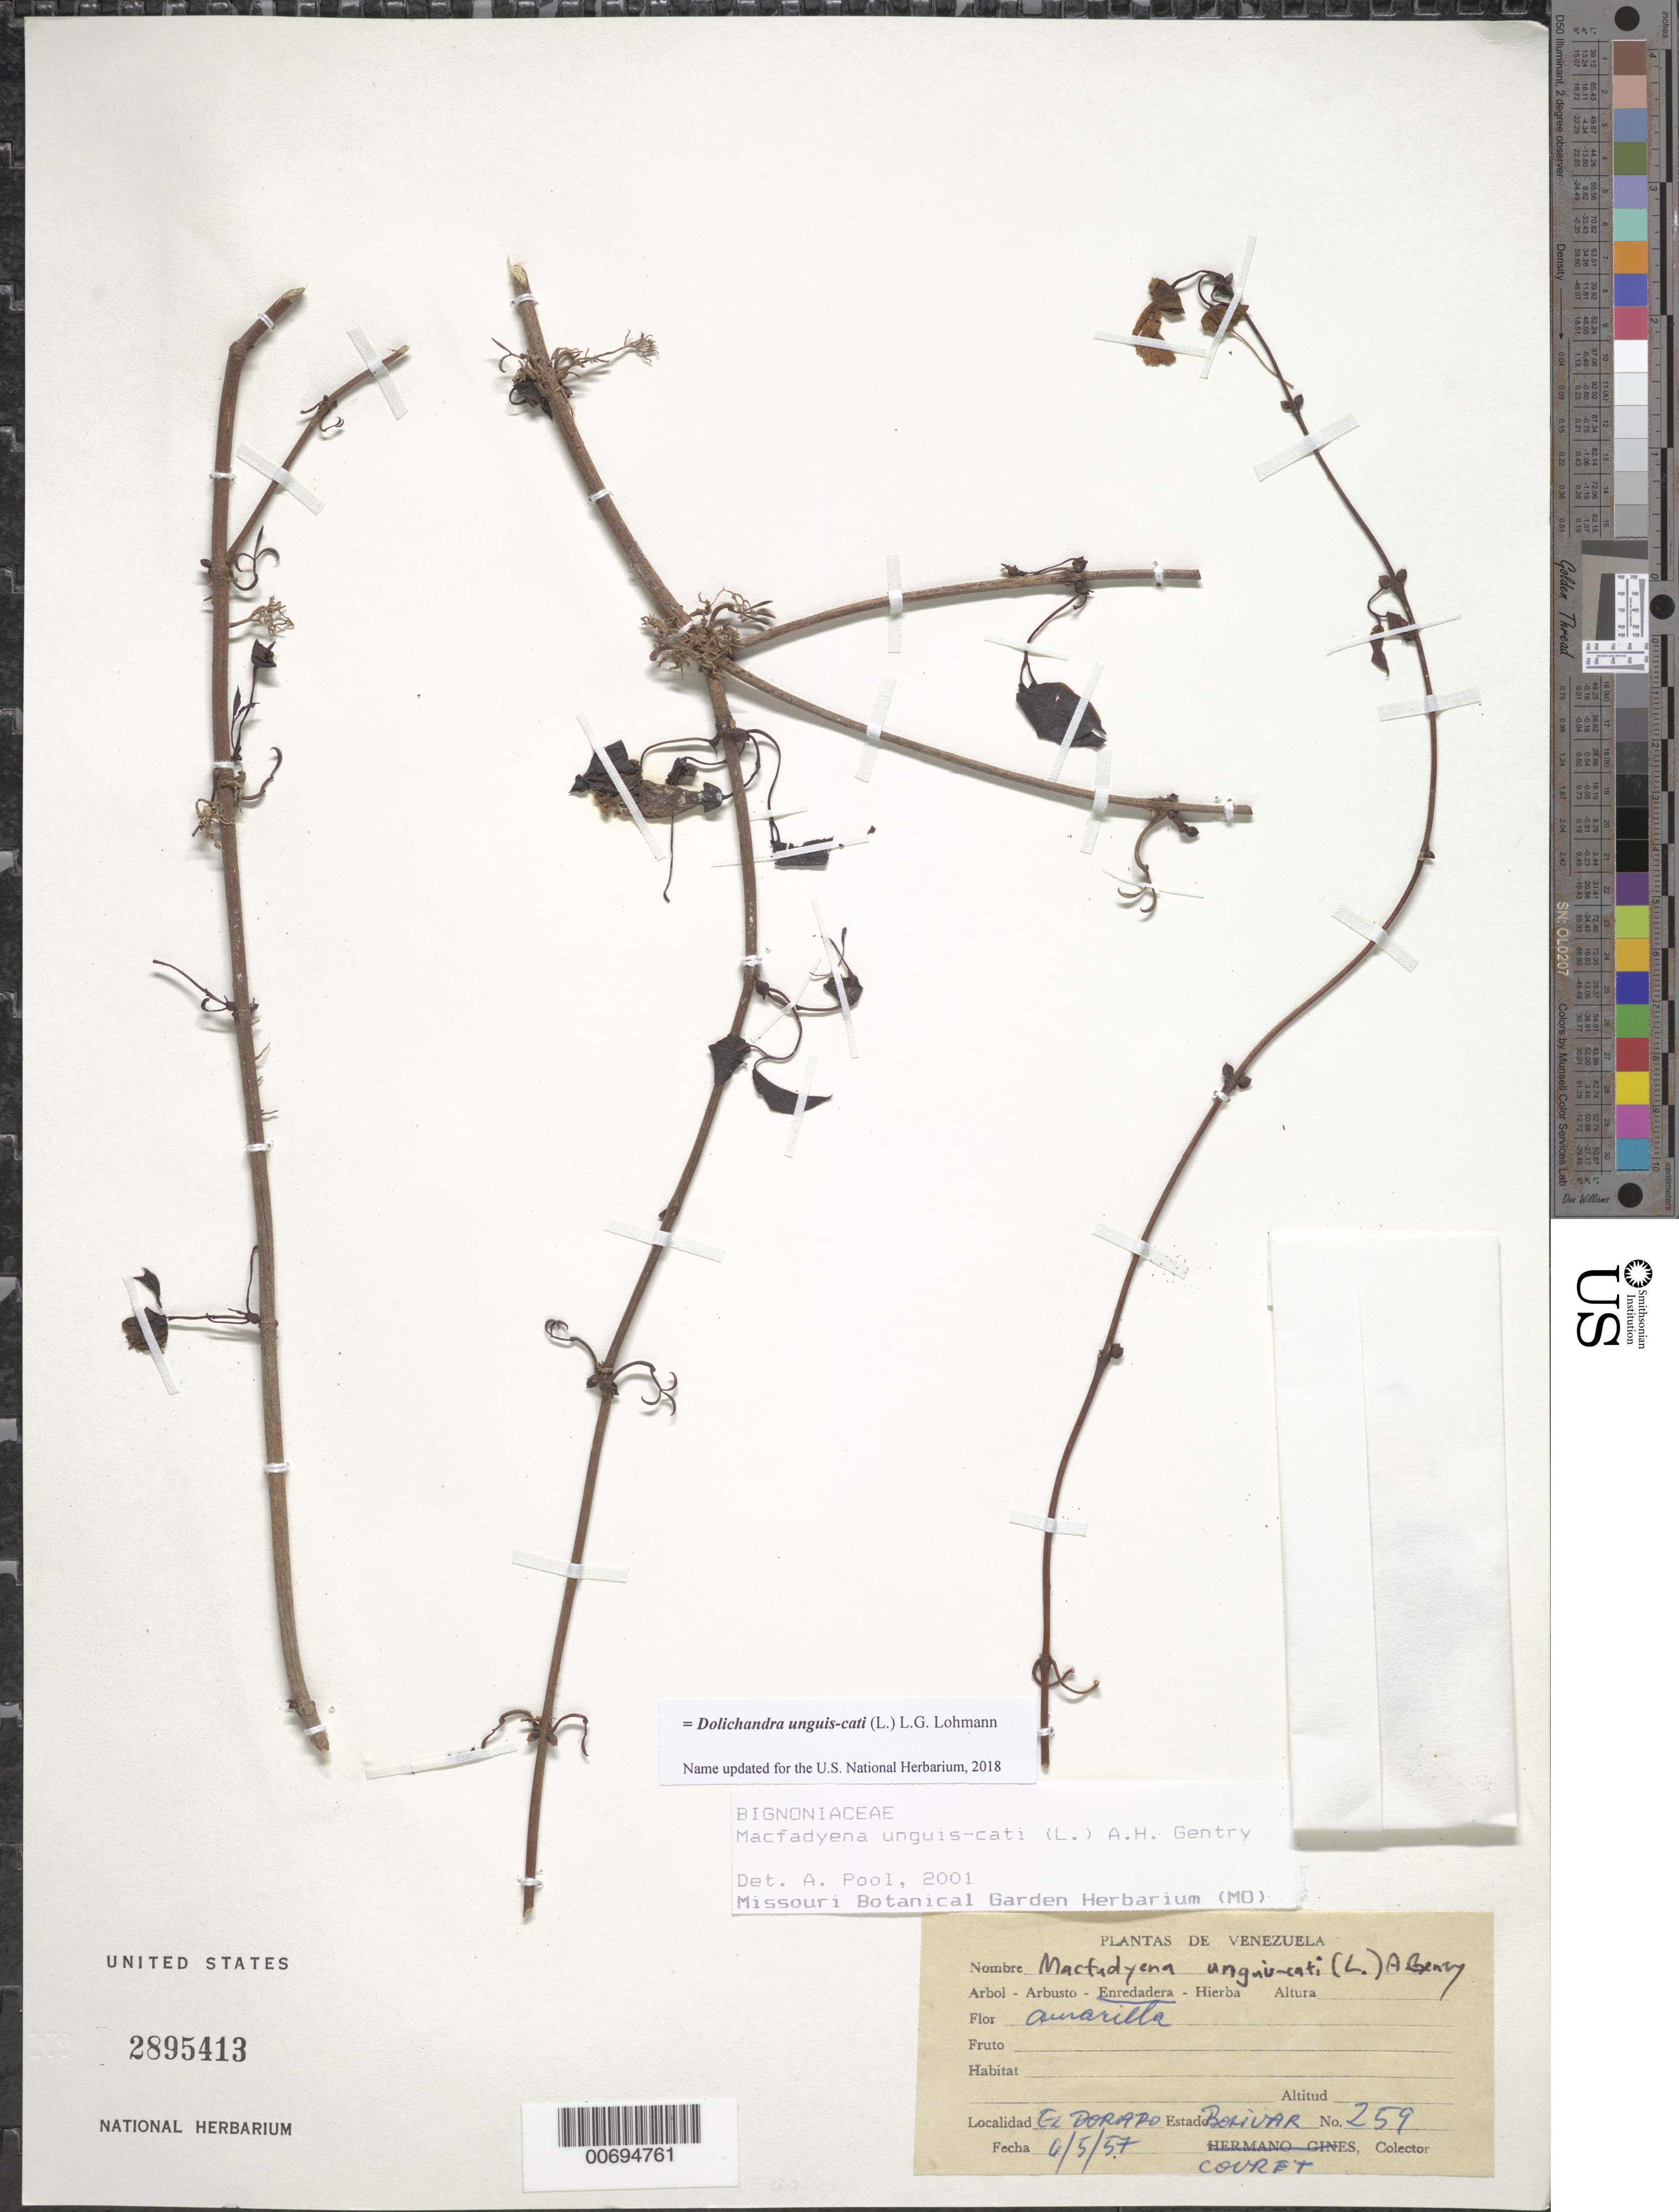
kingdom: Plantae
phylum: Tracheophyta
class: Magnoliopsida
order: Lamiales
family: Bignoniaceae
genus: Dolichandra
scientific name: Dolichandra unguis-cati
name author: (L.) L.G. Lohmann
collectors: -. Couret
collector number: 259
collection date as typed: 6-May-57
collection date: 1957-05-06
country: Venezuela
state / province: Bolívar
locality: El Dorado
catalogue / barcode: US 2895413